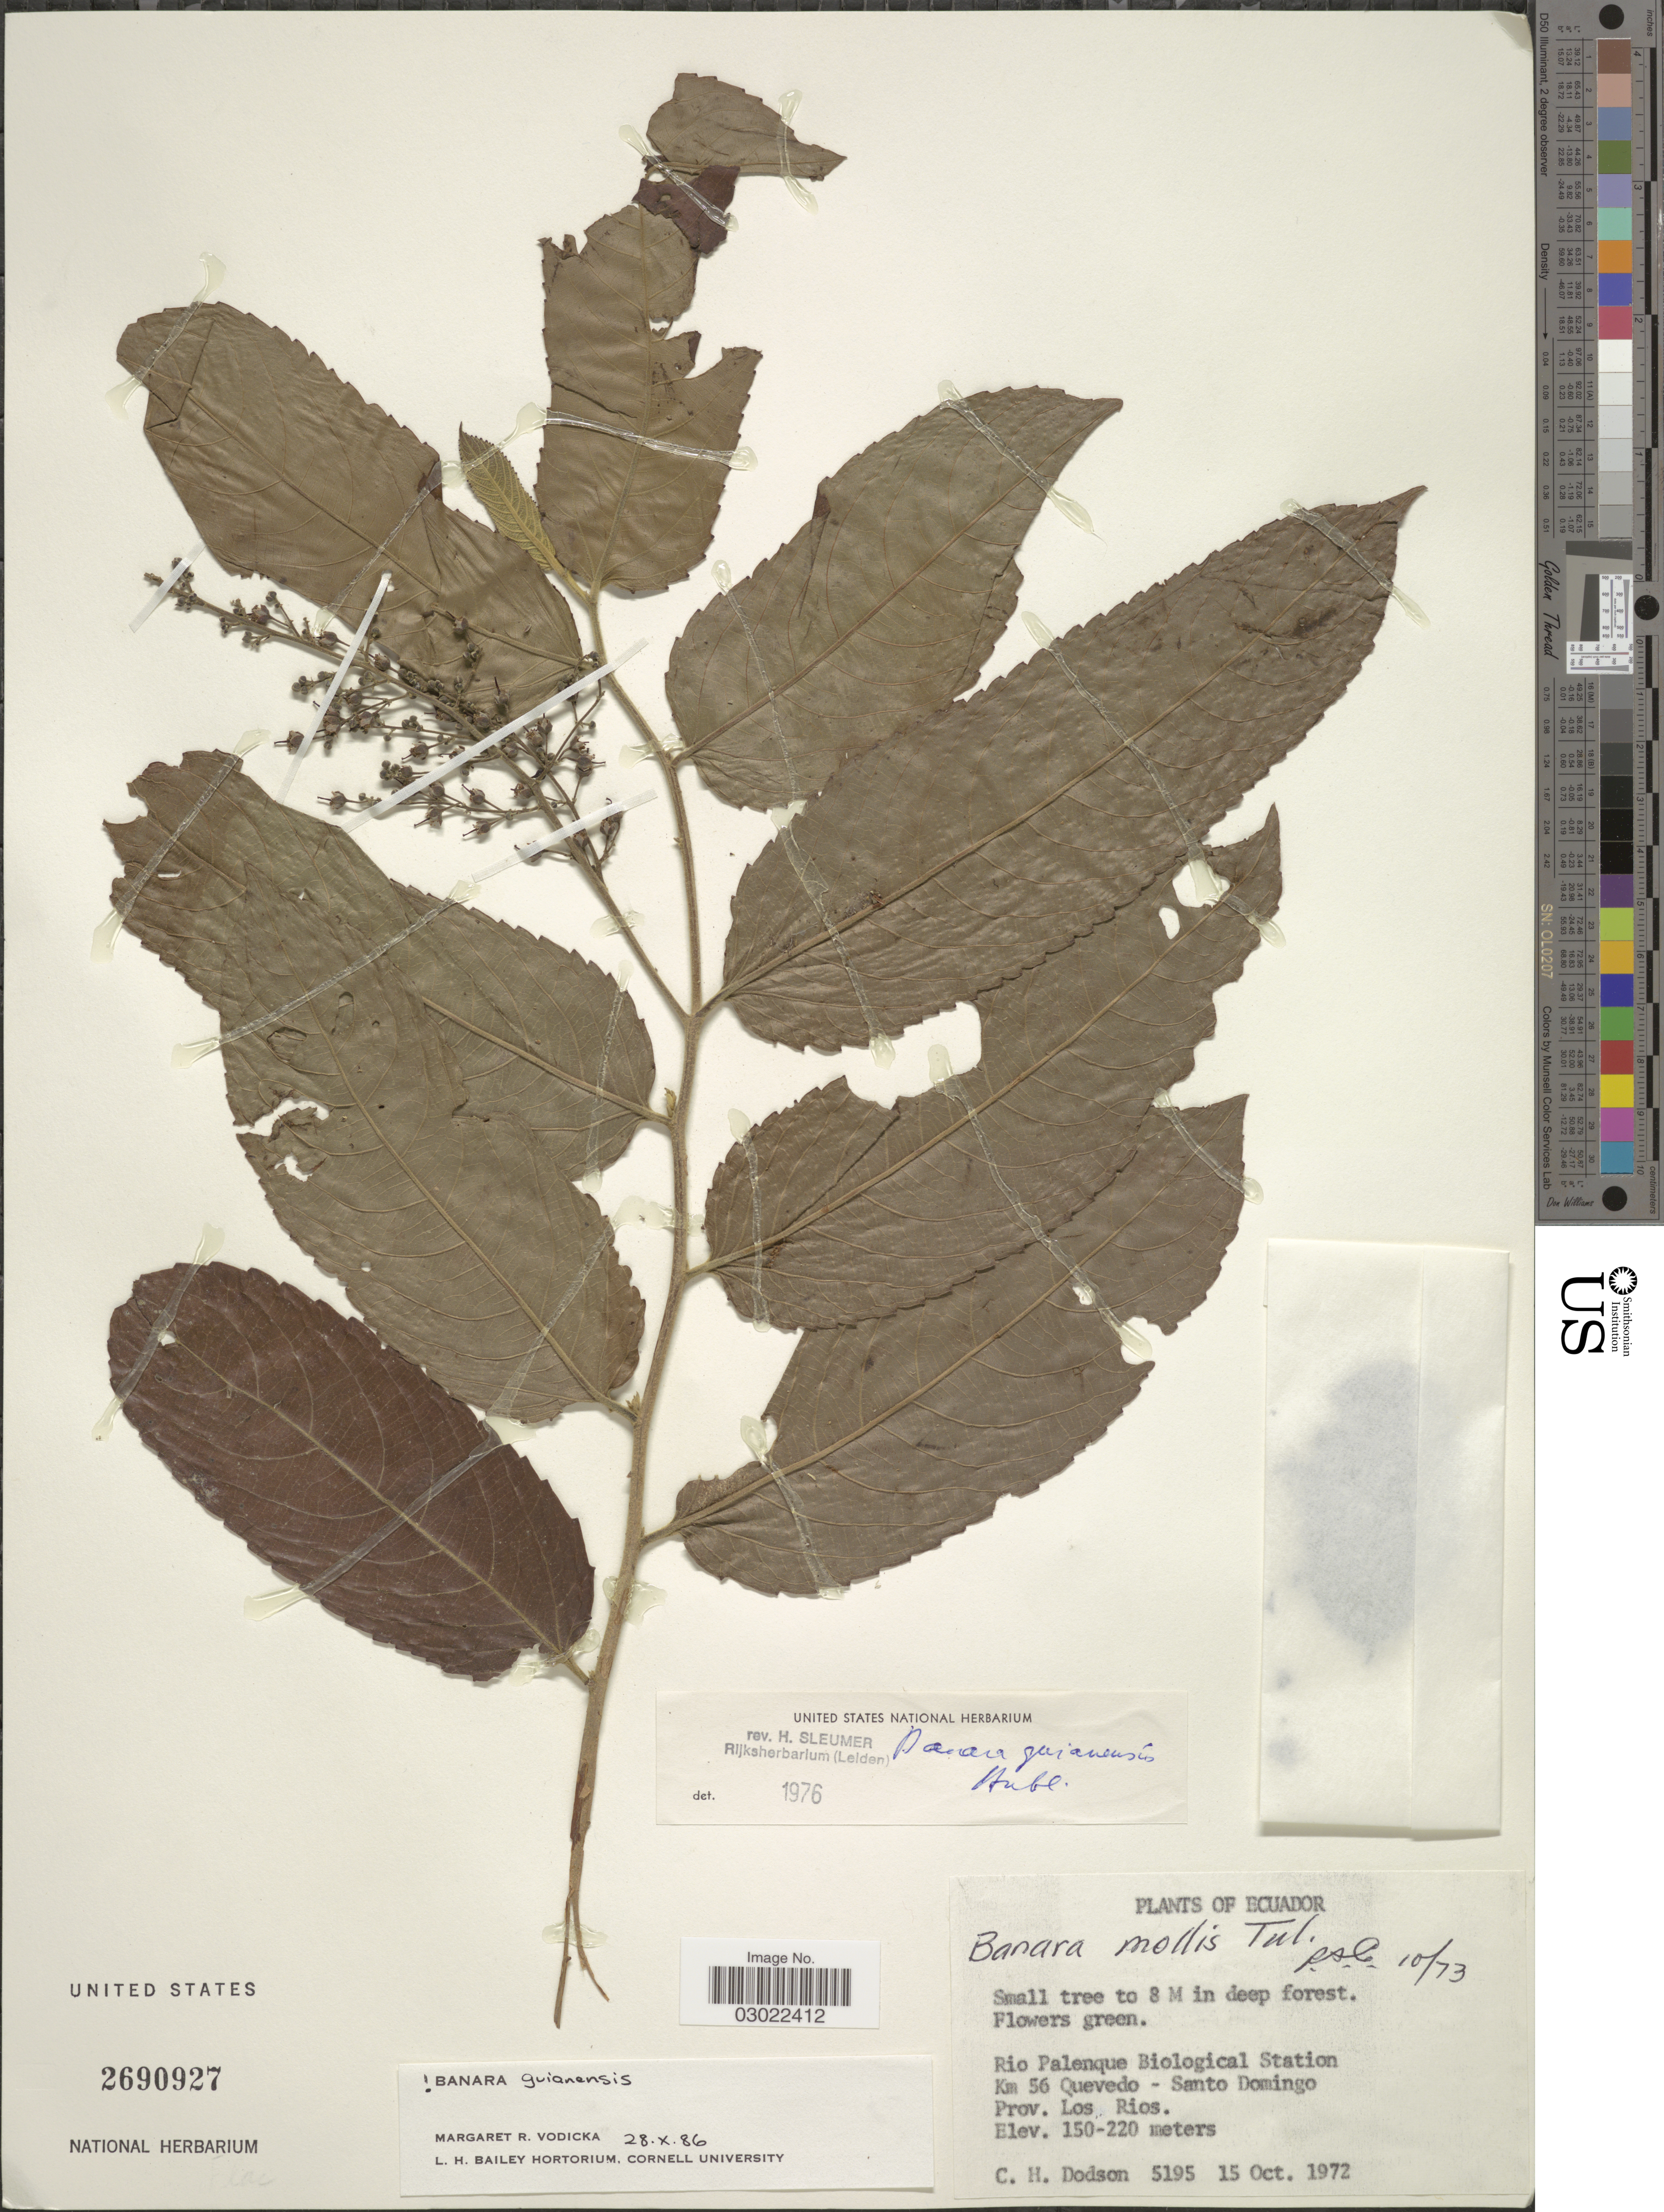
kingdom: Plantae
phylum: Tracheophyta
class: Magnoliopsida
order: Malpighiales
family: Salicaceae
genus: Banara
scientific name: Banara guianensis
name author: Aubl.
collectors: C. H. Dodson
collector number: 5195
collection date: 1972-10-15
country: Ecuador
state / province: Los Ríos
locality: Rio Palenque Biological Station Km 56 Quevedo - Santo Domingo Prov. Los Rios.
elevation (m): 150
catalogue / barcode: US 2690927